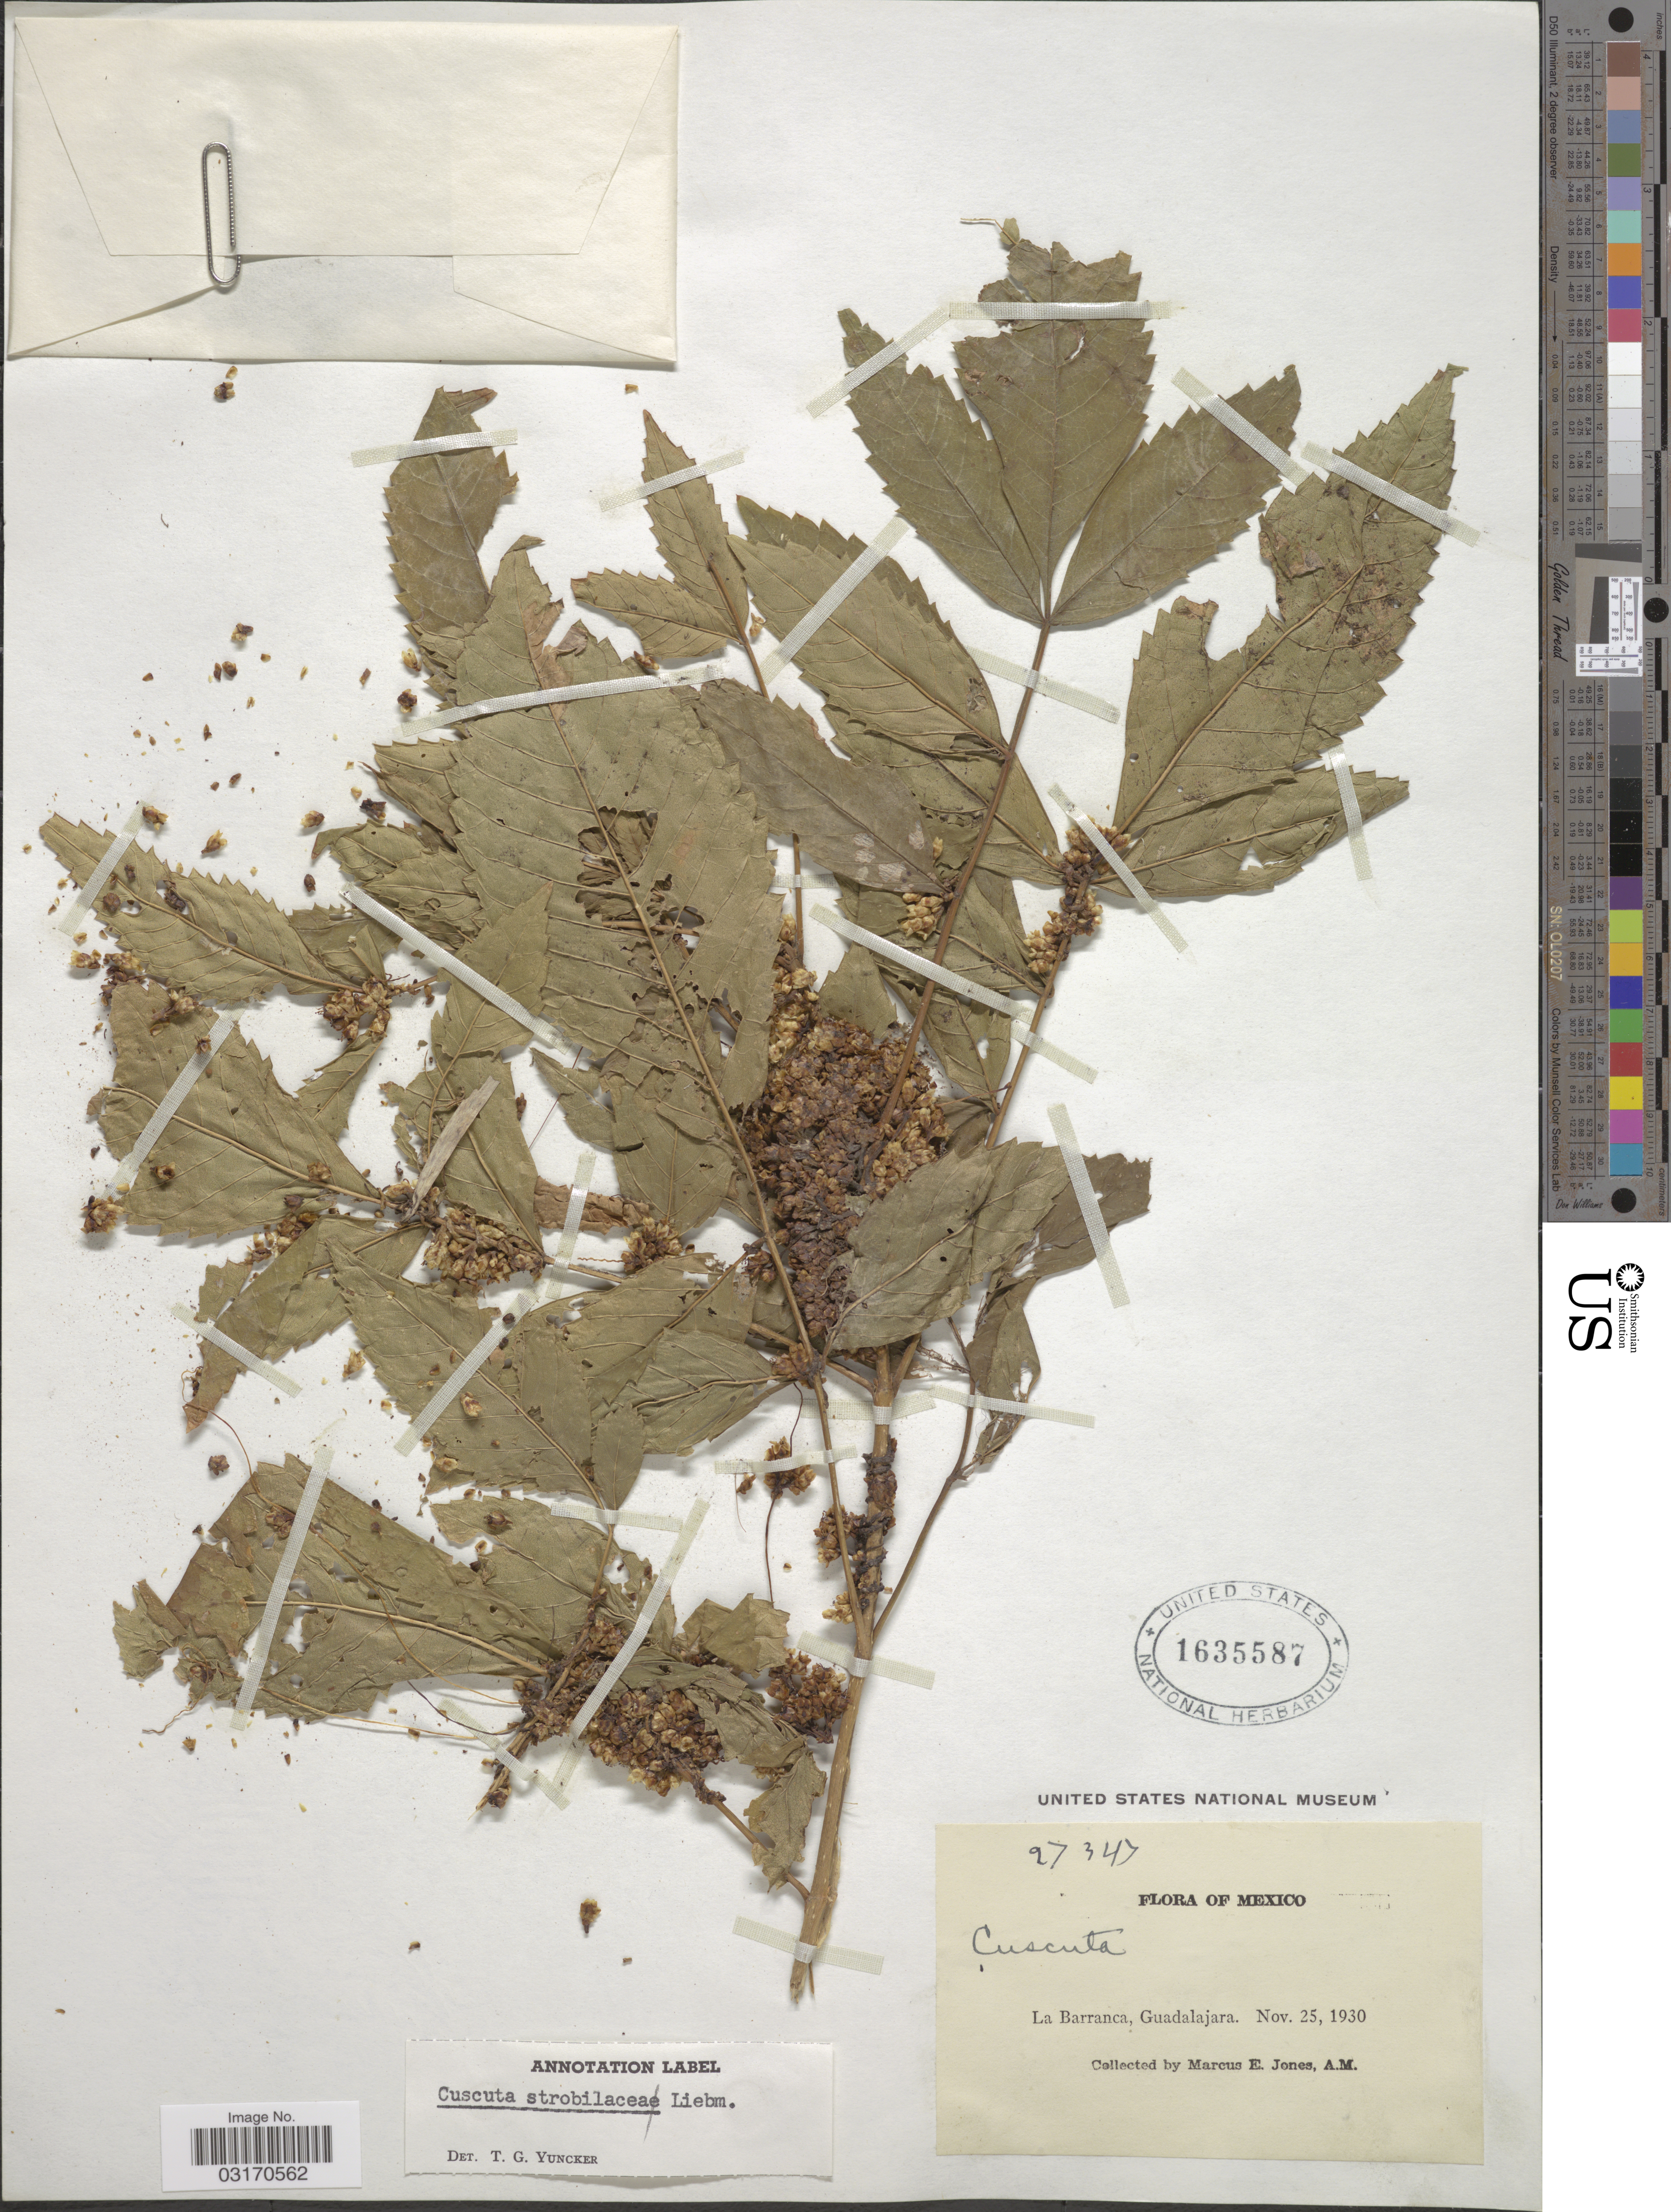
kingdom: Plantae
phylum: Tracheophyta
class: Magnoliopsida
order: Solanales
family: Convolvulaceae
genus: Cuscuta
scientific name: Cuscuta strobilacea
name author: Liebm.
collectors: M. E. Jones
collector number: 27347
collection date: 1930-11-25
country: Mexico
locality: La Barranca, Guadalajara.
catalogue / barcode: US 1635587